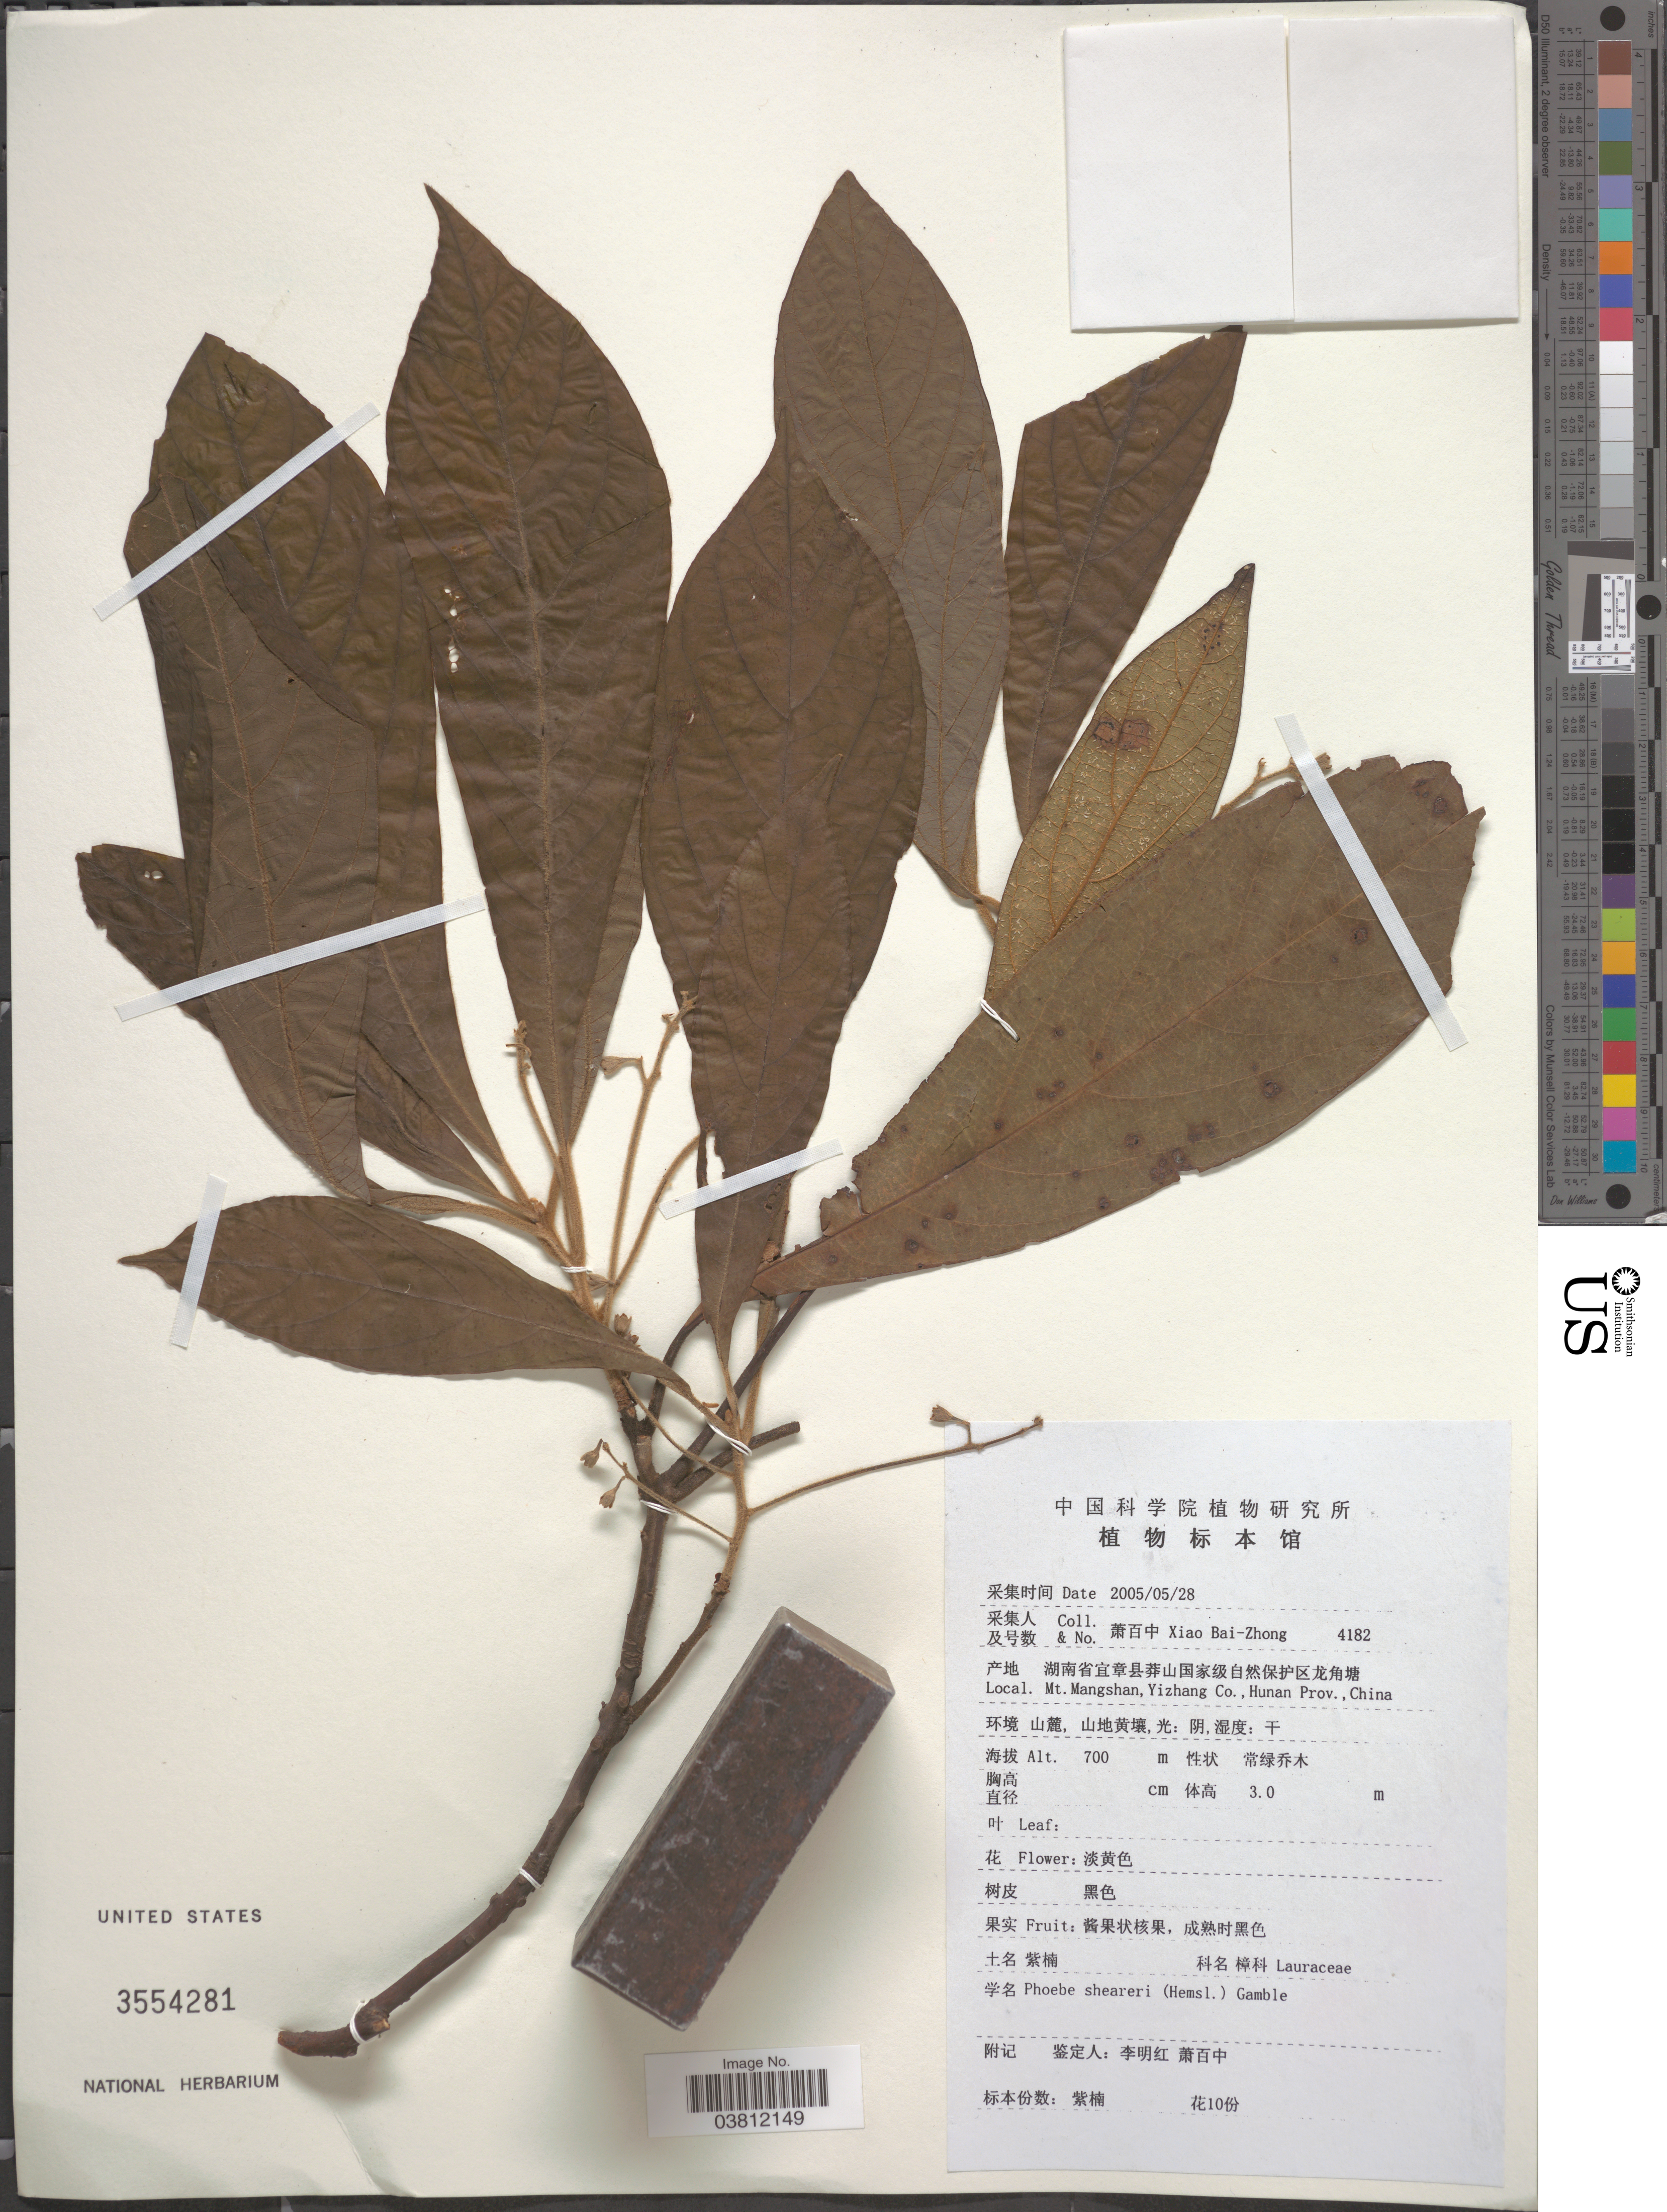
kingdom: Plantae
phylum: Tracheophyta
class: Magnoliopsida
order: Laurales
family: Lauraceae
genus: Phoebe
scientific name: Phoebe sheareri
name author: (Hemsl.) Gamble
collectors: B. Z. Xiao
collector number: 4182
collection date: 2005-05-28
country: China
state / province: Hunan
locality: Mt. Mangshan, Yizhang Co.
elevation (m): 700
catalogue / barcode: US 3554281